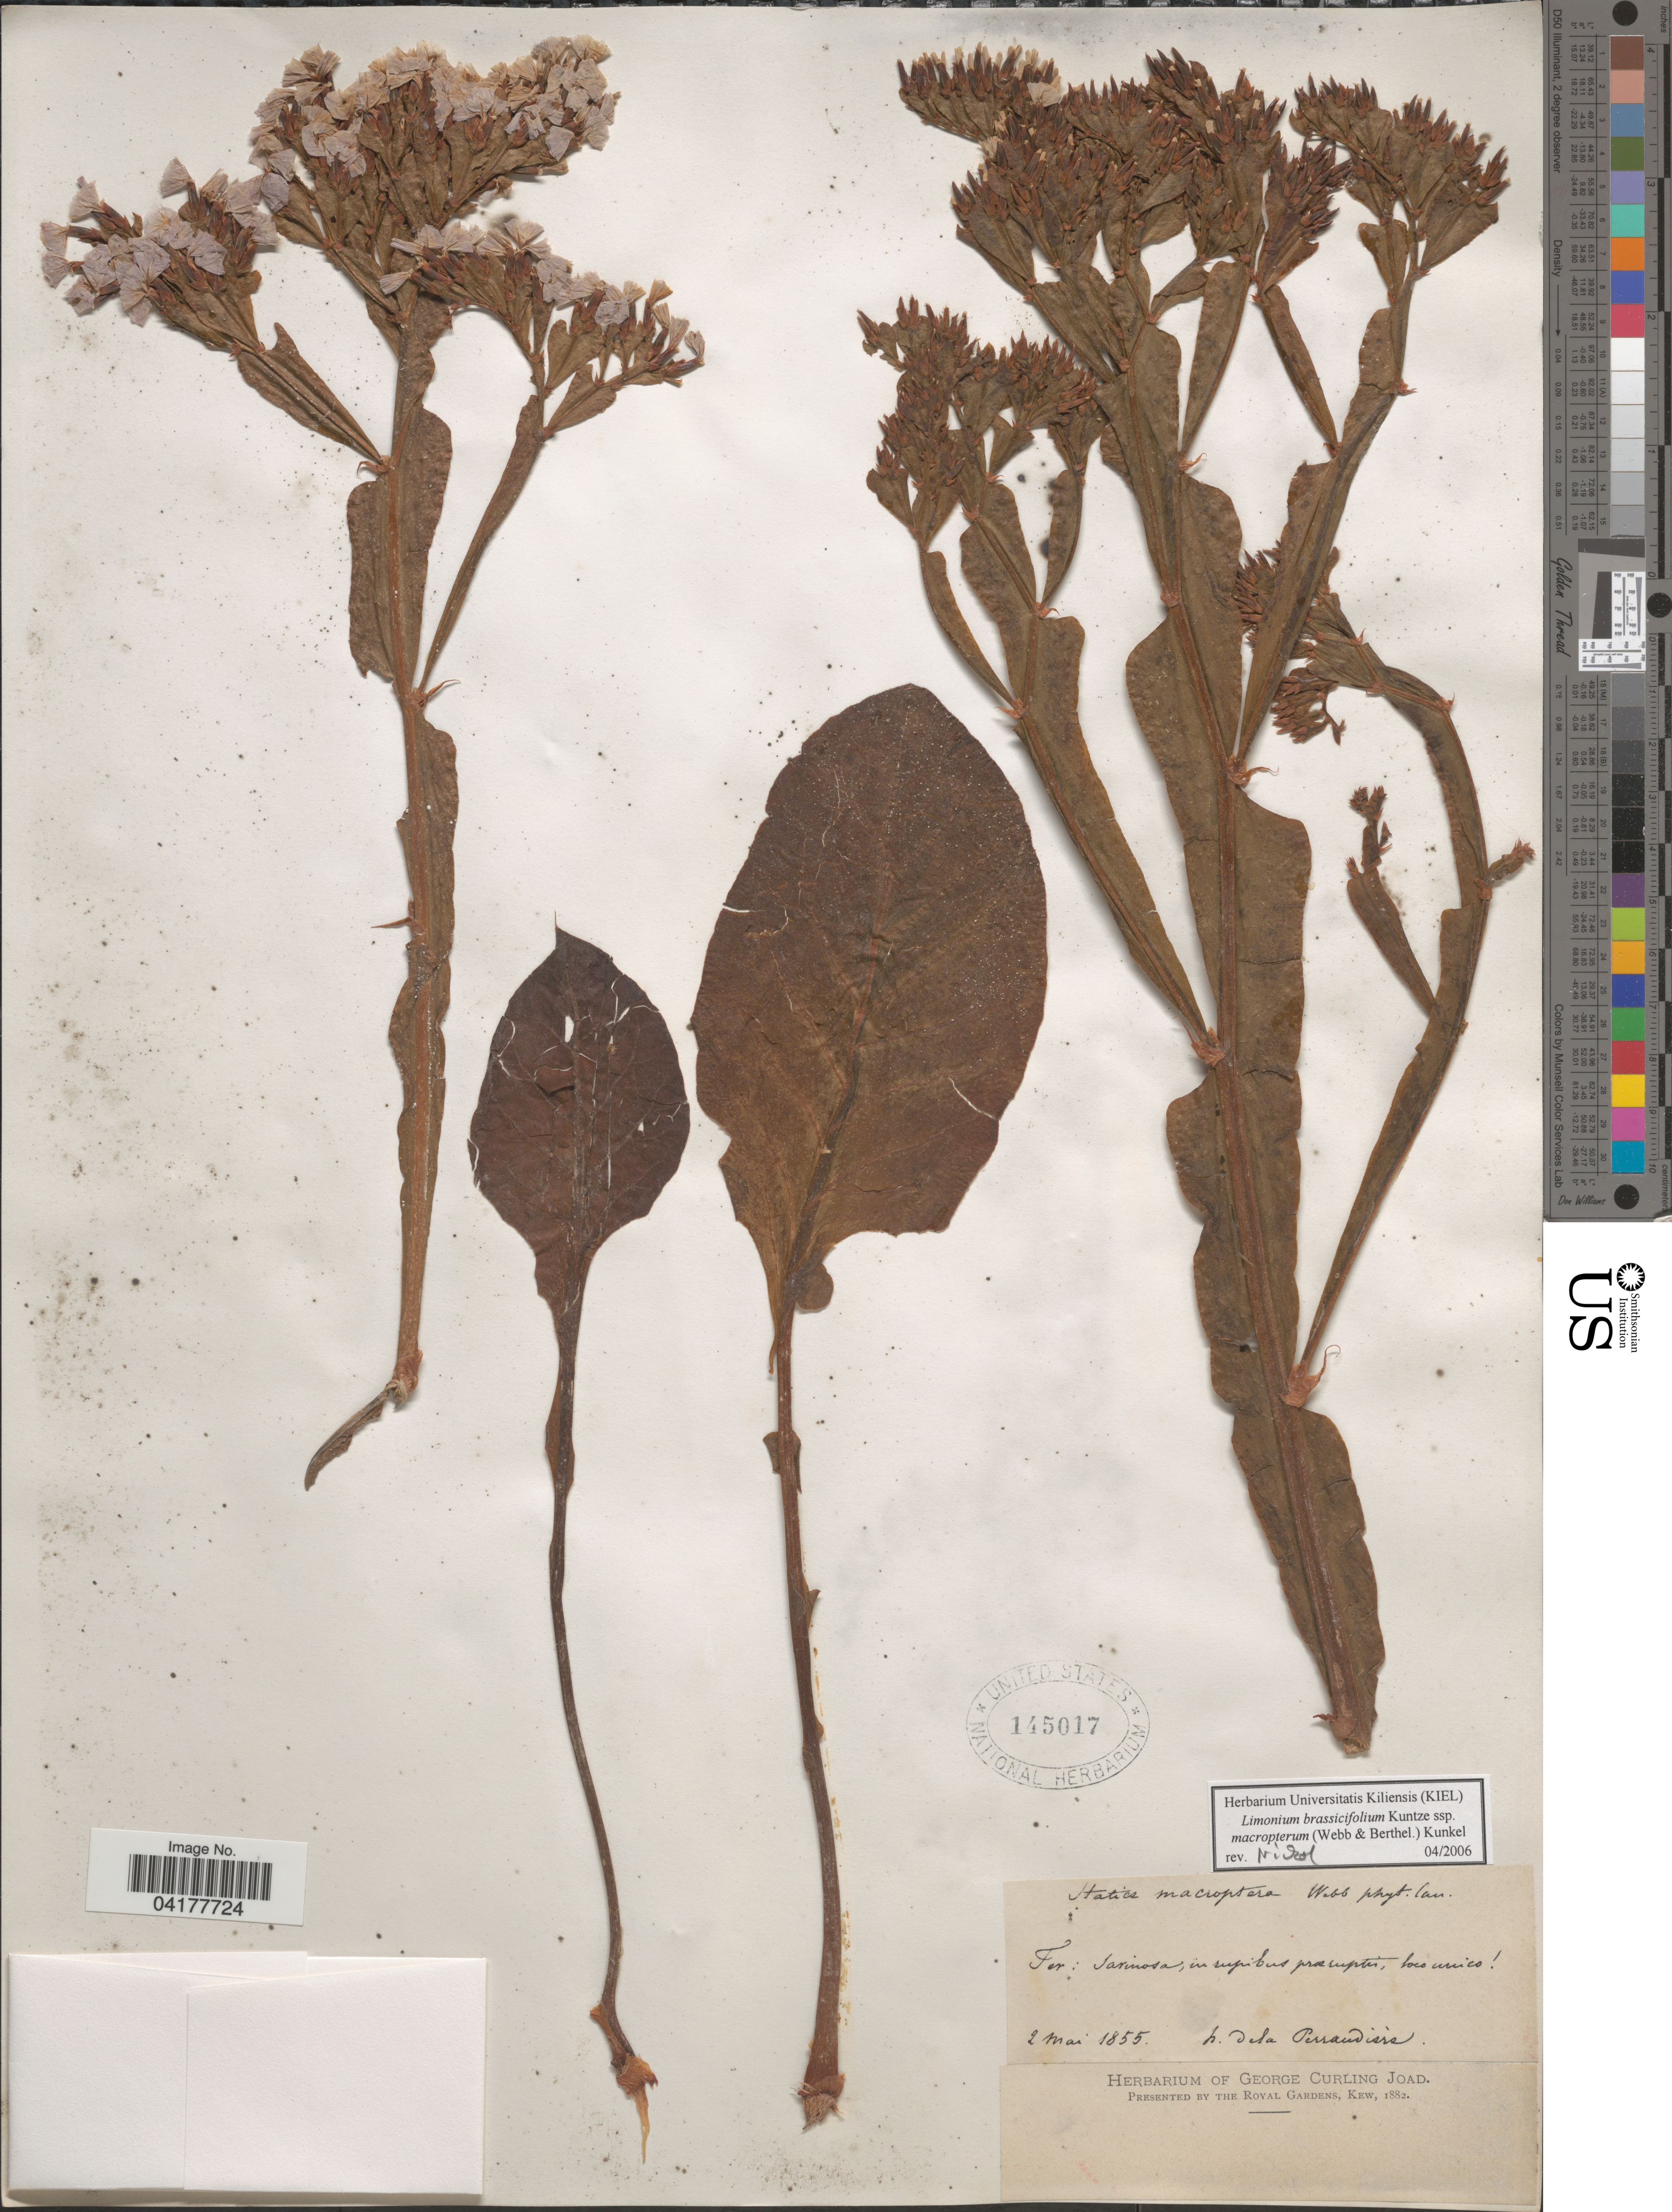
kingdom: Plantae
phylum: Tracheophyta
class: Magnoliopsida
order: Caryophyllales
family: Plumbaginaceae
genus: Limonium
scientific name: Limonium brassicifolium subsp. macropterum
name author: (Webb & Berthel.) G. Kunkel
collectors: H. de la Perraudière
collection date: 1855-05-02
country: Spain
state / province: Canarias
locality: Fer: Sarinosa, in rupibus praeruptis, loco unico.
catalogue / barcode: US 145017